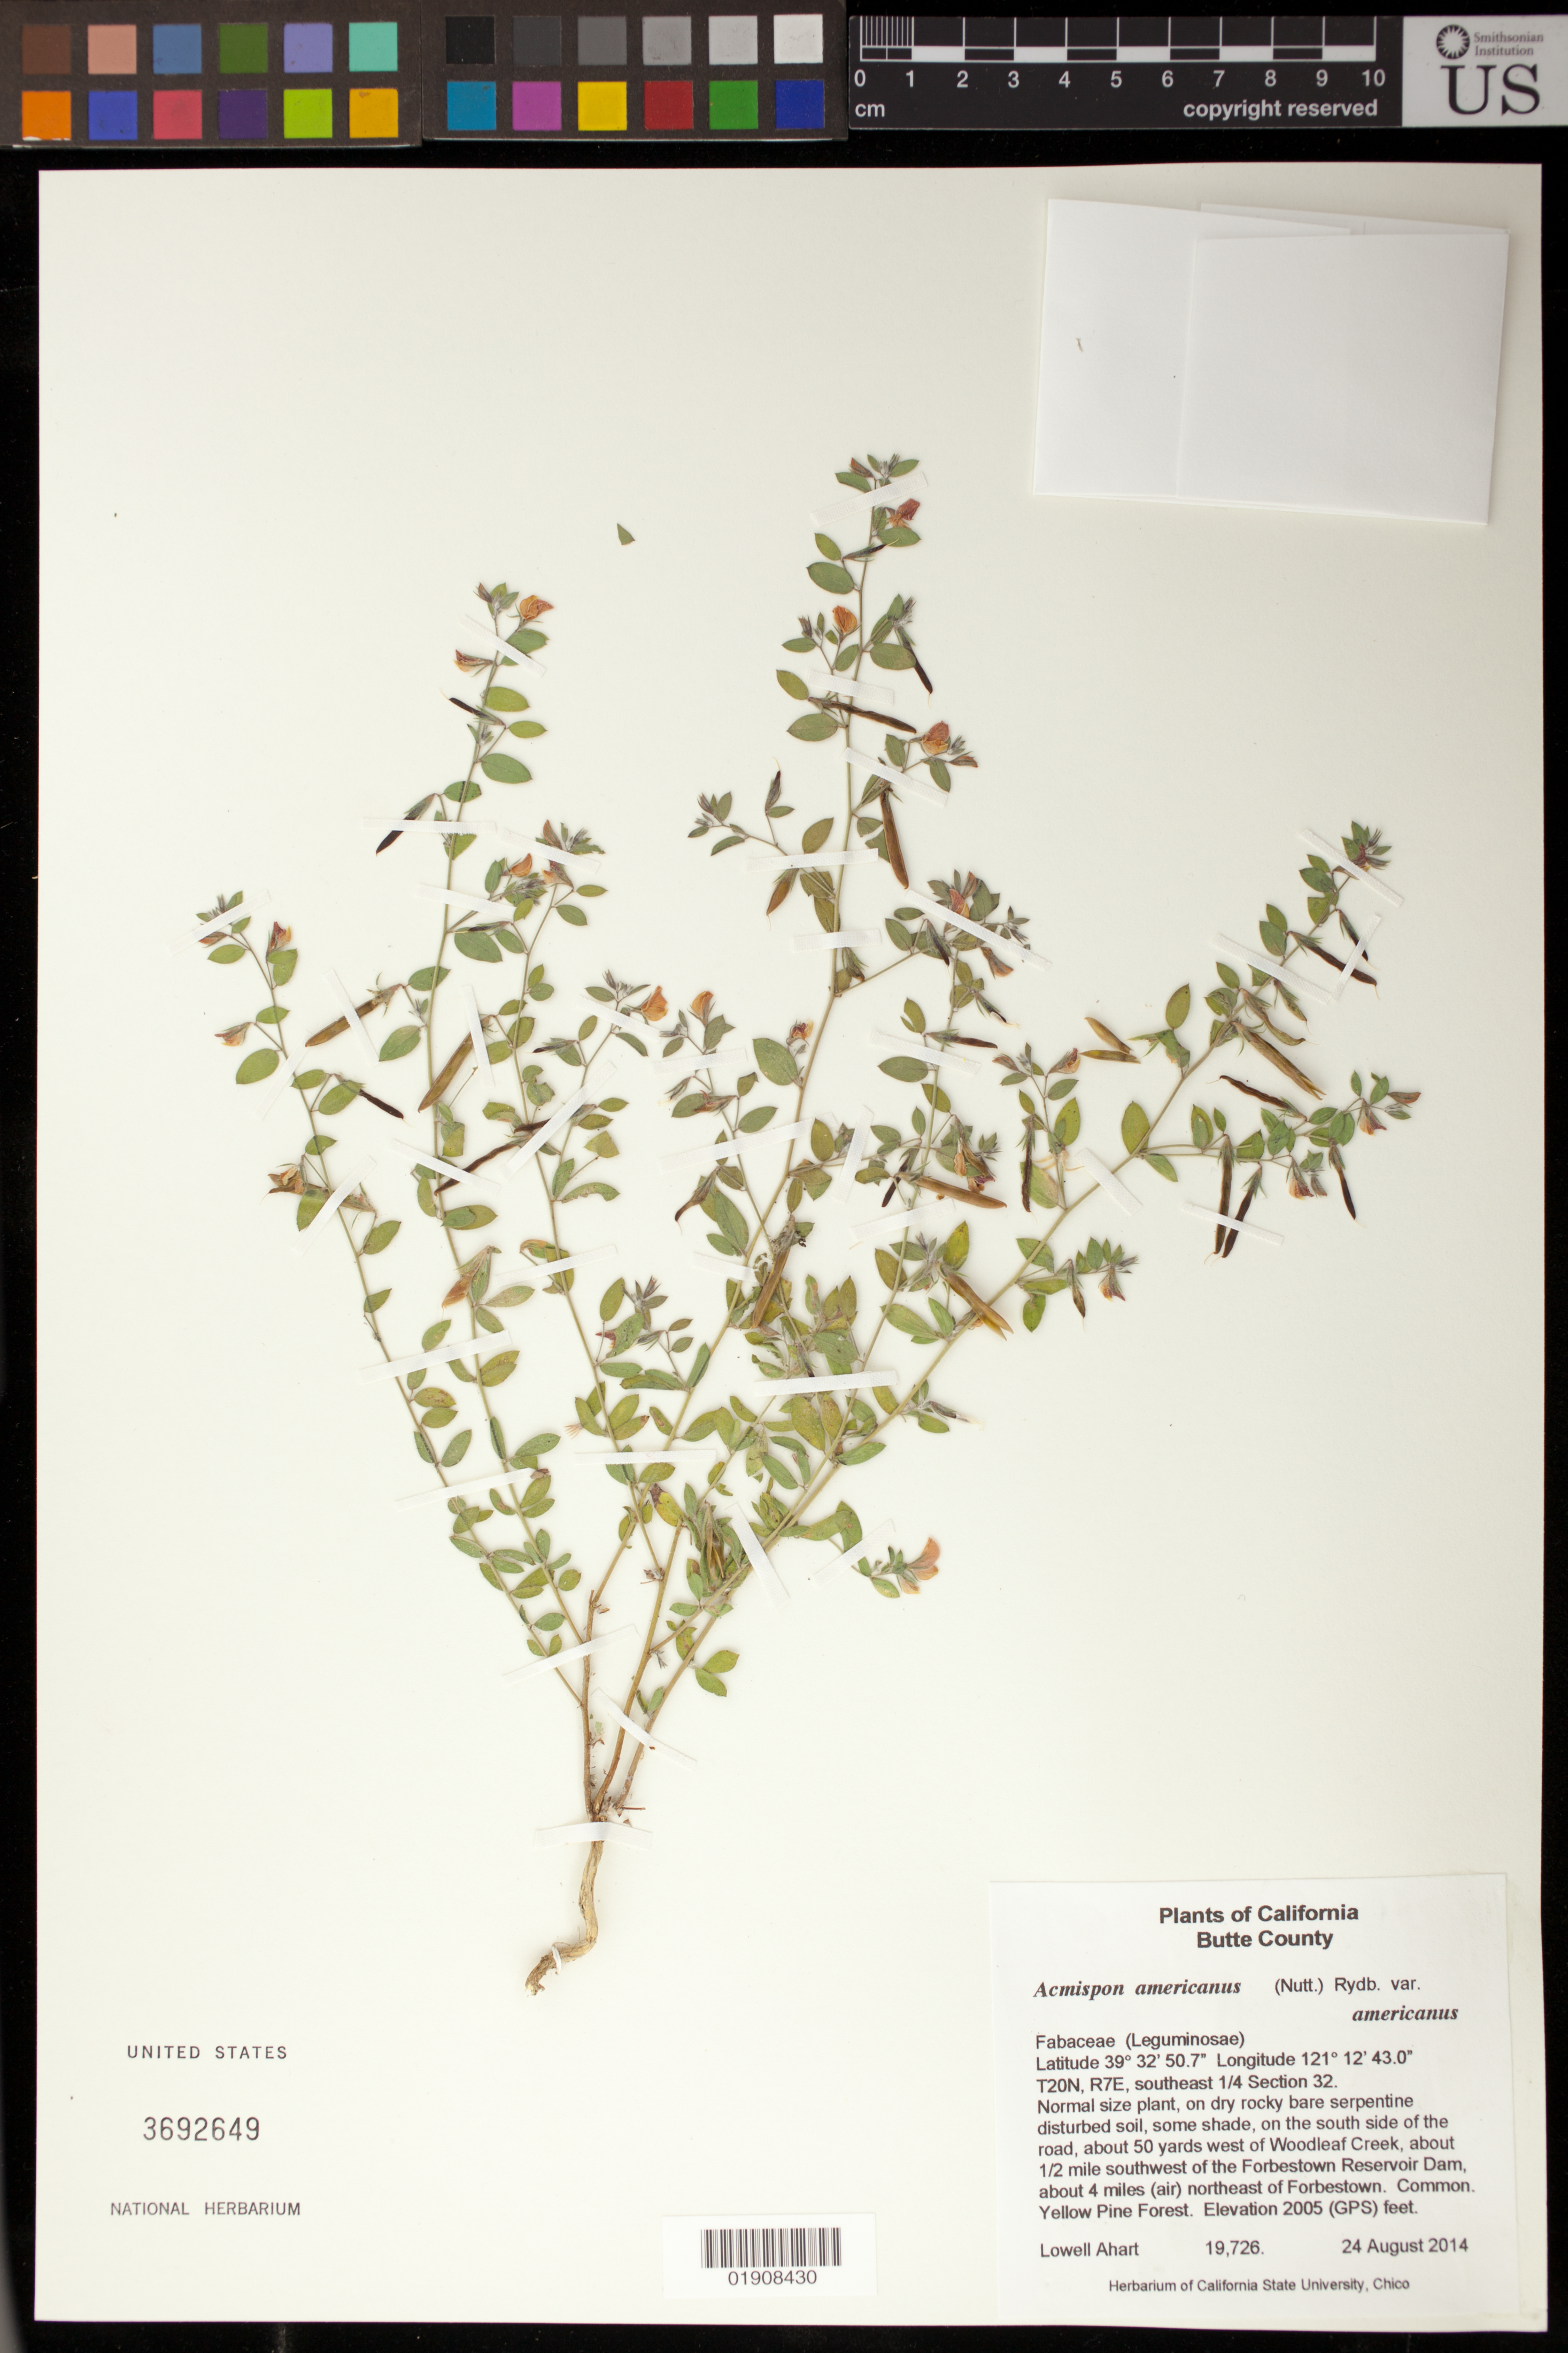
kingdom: Plantae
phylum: Tracheophyta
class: Magnoliopsida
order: Fabales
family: Fabaceae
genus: Acmispon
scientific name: Acmispon americanus var. americanus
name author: (Nutt.) Rydb.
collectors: L. Ahart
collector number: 19726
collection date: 2014-08-24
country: United States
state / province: California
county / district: Butte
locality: On the south side of the road, about 50 yards west of Woodleaf Creek, about 1/2 mile southwest of the Forbestown Reservoir Dam, about 4 miles (air) northeast of Forbestown.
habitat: Yellow Pine Forest.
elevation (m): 611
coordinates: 39 32 50.7 N, 121 12 43.0 W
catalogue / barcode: US 3692649